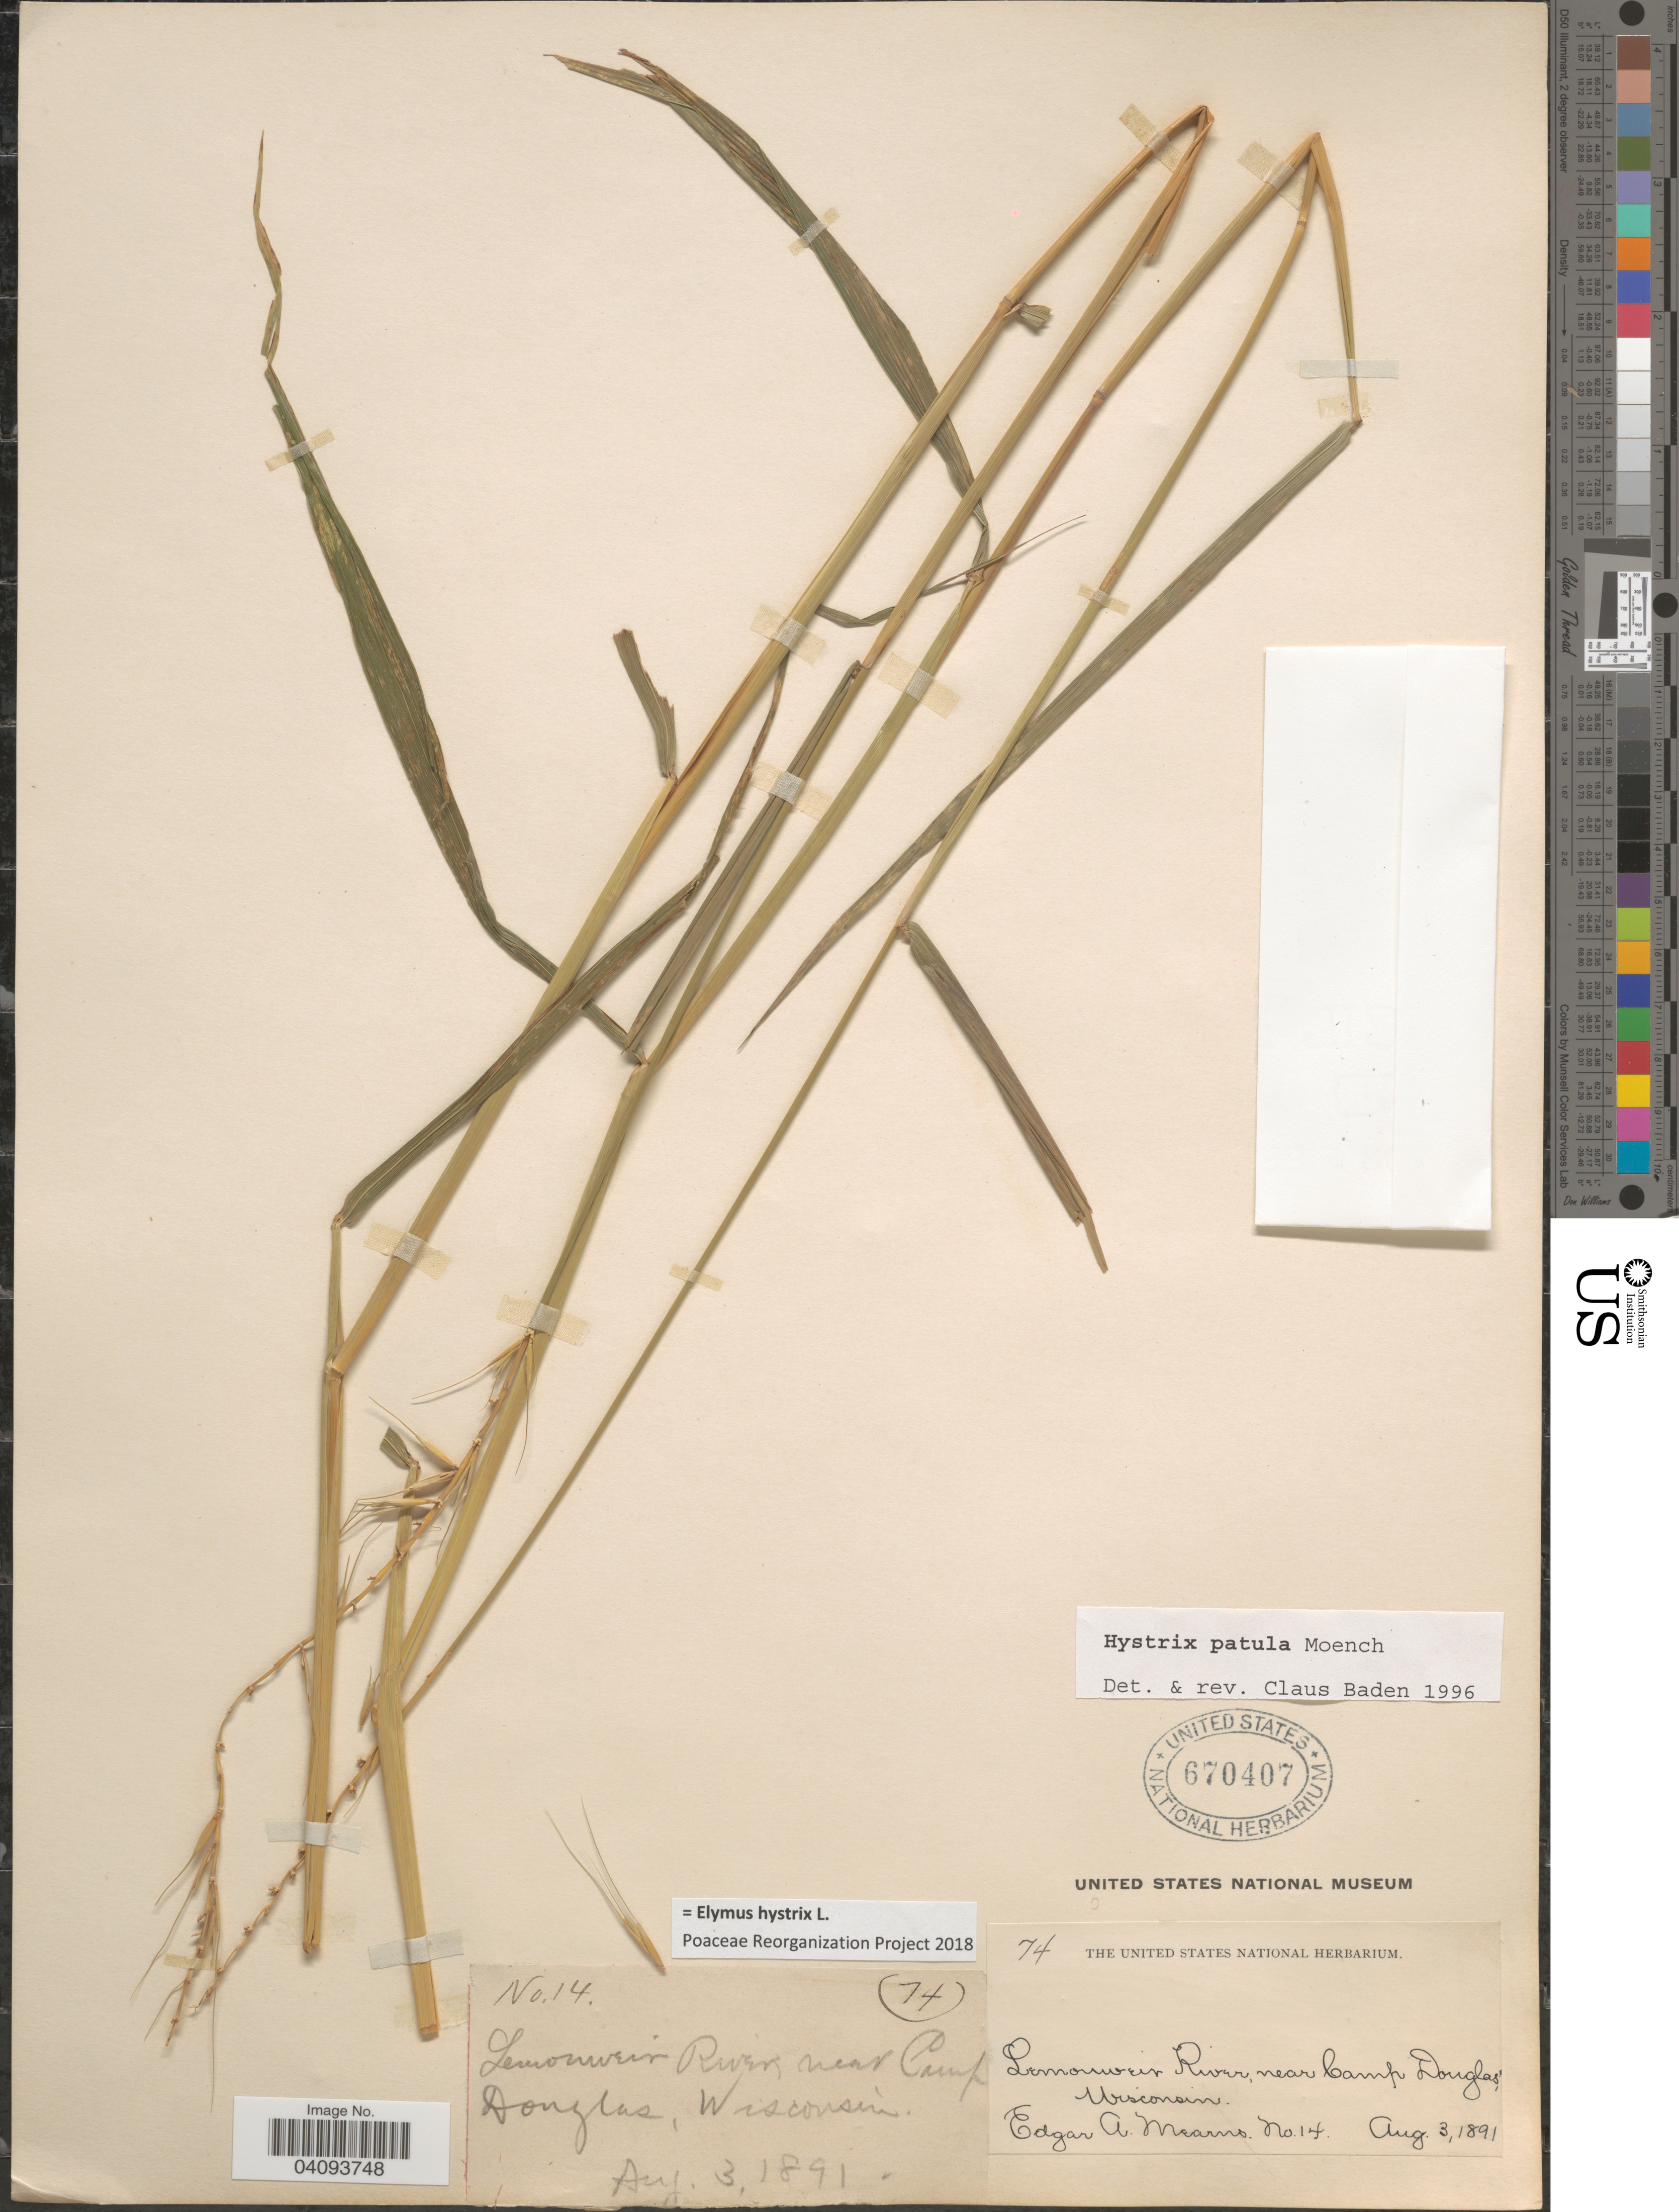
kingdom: Plantae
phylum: Tracheophyta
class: Liliopsida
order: Poales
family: Poaceae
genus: Elymus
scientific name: Elymus hystrix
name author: L.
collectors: E. A. Mearns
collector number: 14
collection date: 1891-08-03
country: United States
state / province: Wisconsin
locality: Lemouweir River, near Camp Douglas.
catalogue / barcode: US 670407